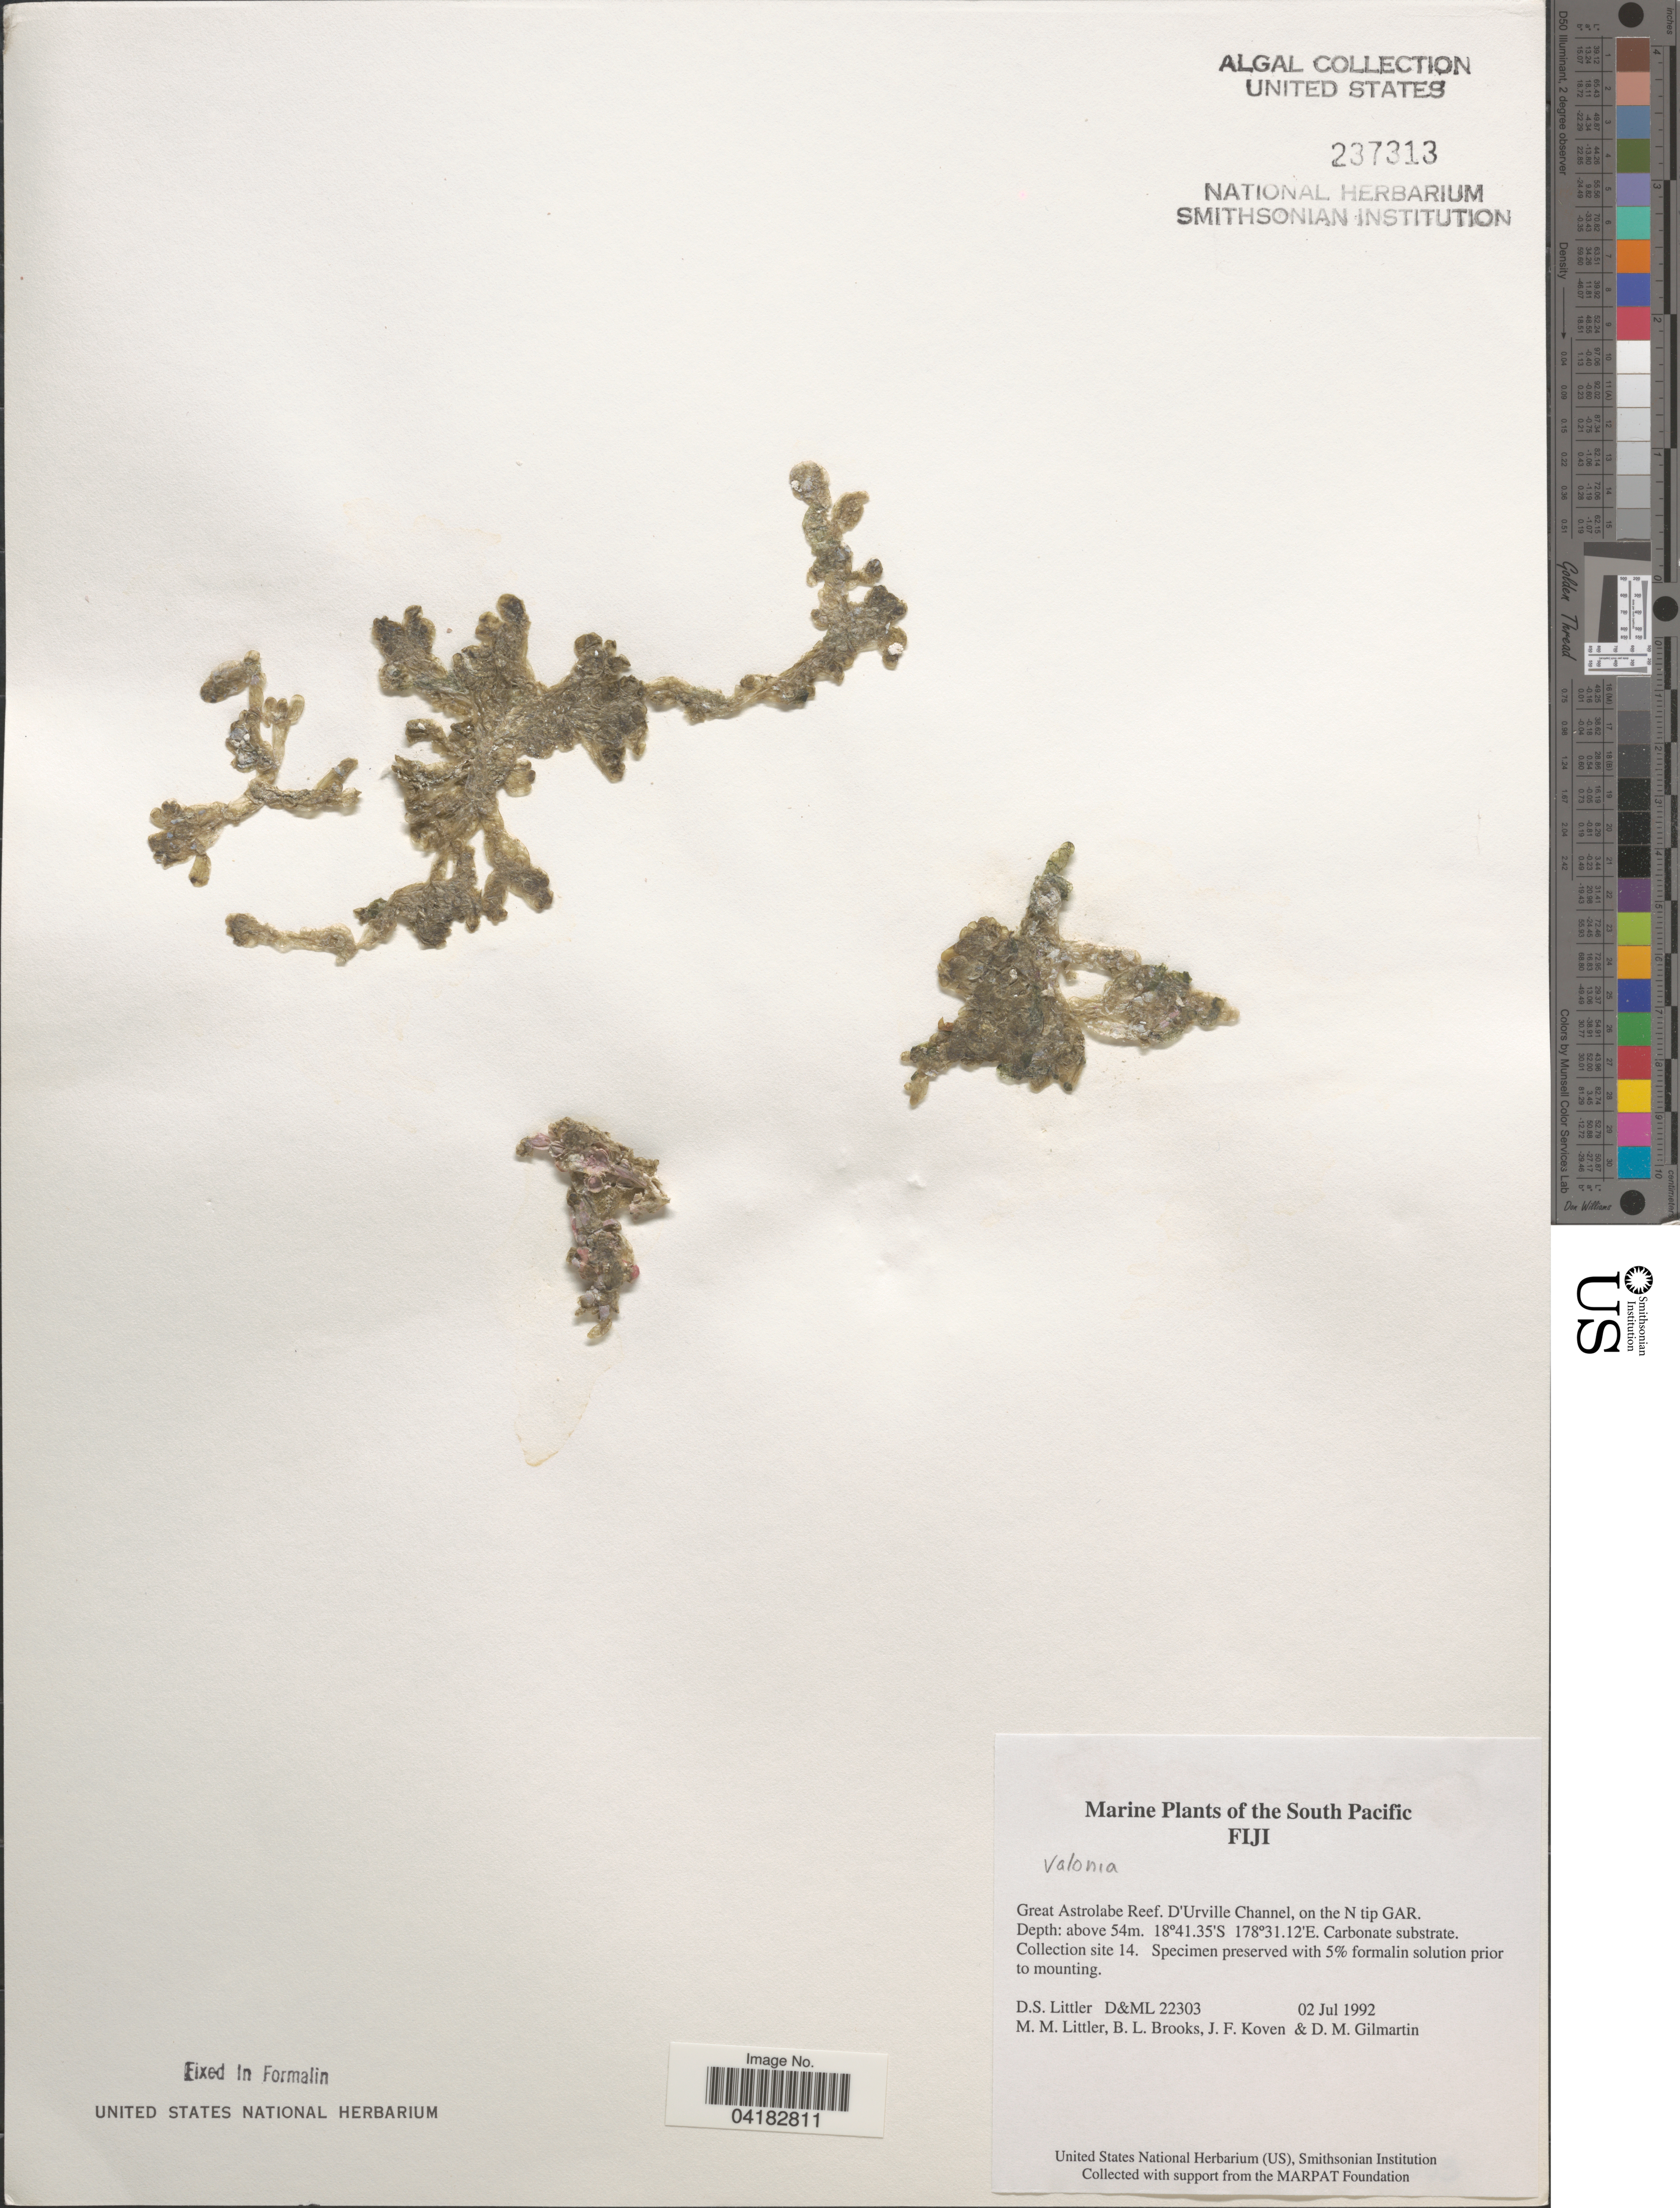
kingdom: Plantae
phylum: Chlorophyta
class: Ulvophyceae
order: Siphonocladales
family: Valoniaceae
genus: Valonia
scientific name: Valonia sp.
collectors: D. S. Littler, B. Brooks, J. Koven & D. Gilmartin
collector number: D&ML22303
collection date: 1992-07-02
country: Fiji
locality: South Pacific. Great Astrolabe Reef. D'Urville Channel, on the N tip GAR. Collection site 14.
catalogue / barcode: US 237313